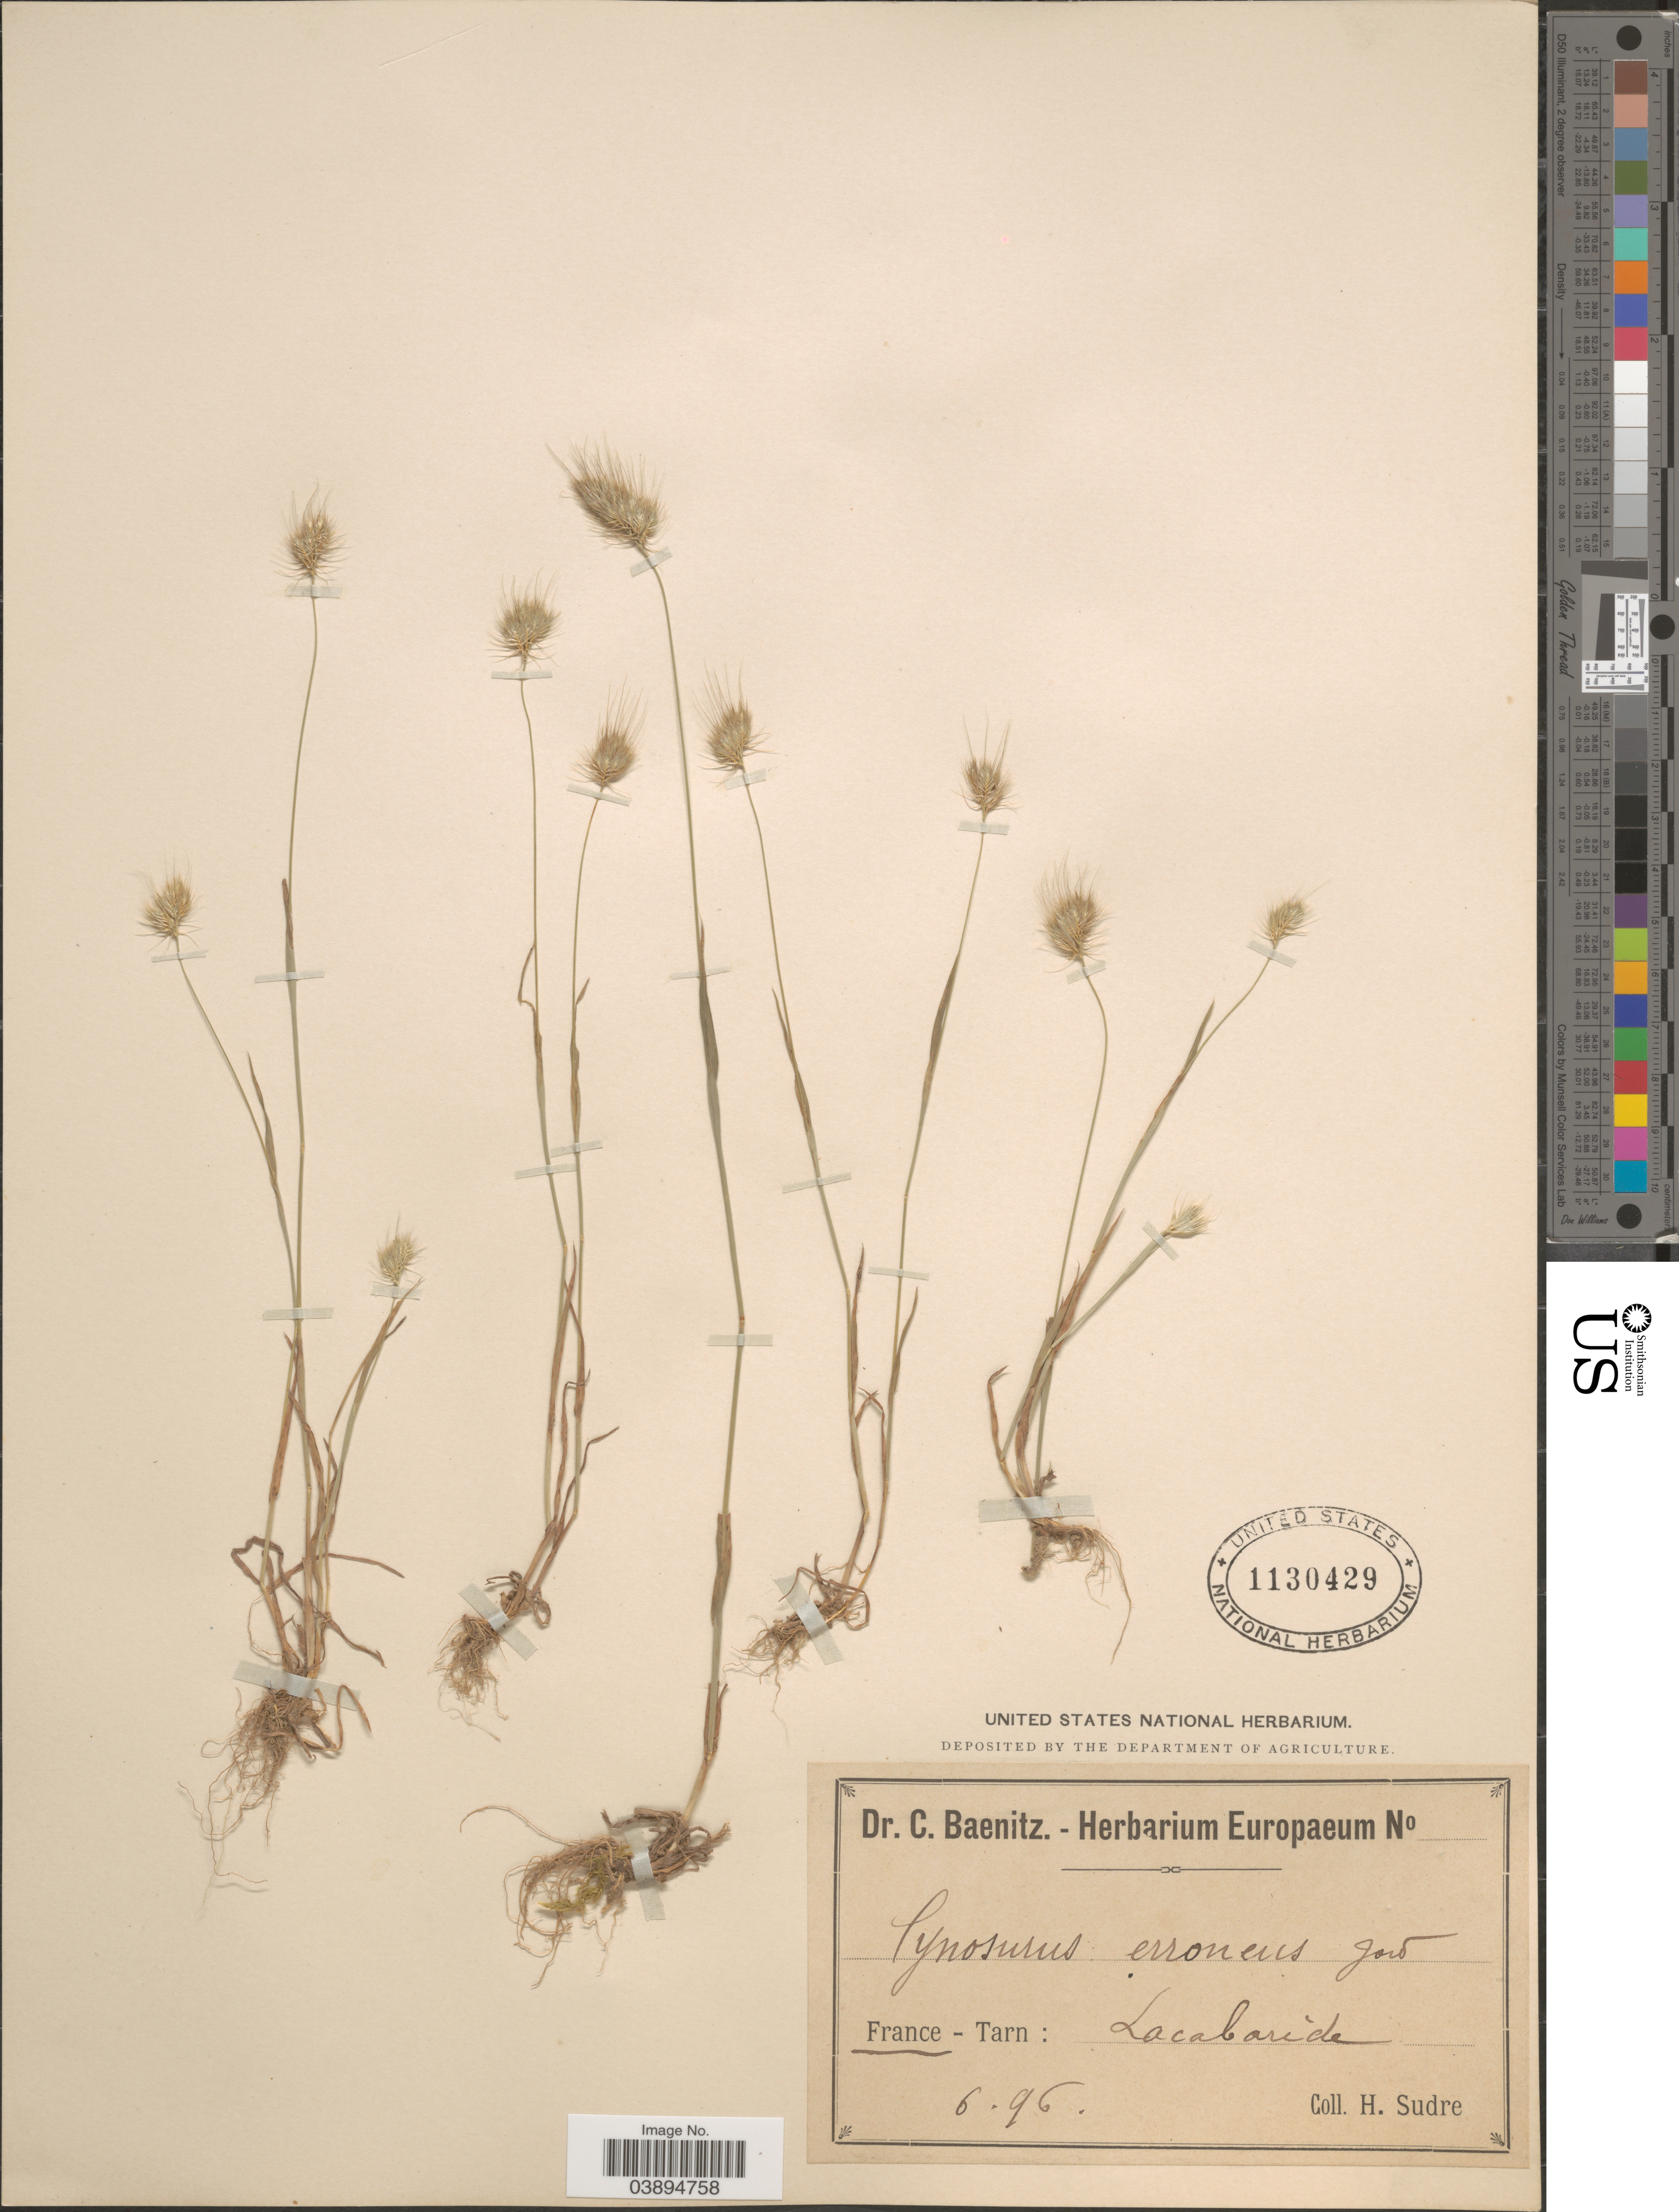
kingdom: Plantae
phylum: Tracheophyta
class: Liliopsida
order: Poales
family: Poaceae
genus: Cynosurus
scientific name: Cynosurus echinatus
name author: L.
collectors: H. Sudre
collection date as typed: Transcribed d/m/y: /6/96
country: France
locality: France - Tarn: Lacabaride.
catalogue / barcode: US 1130429